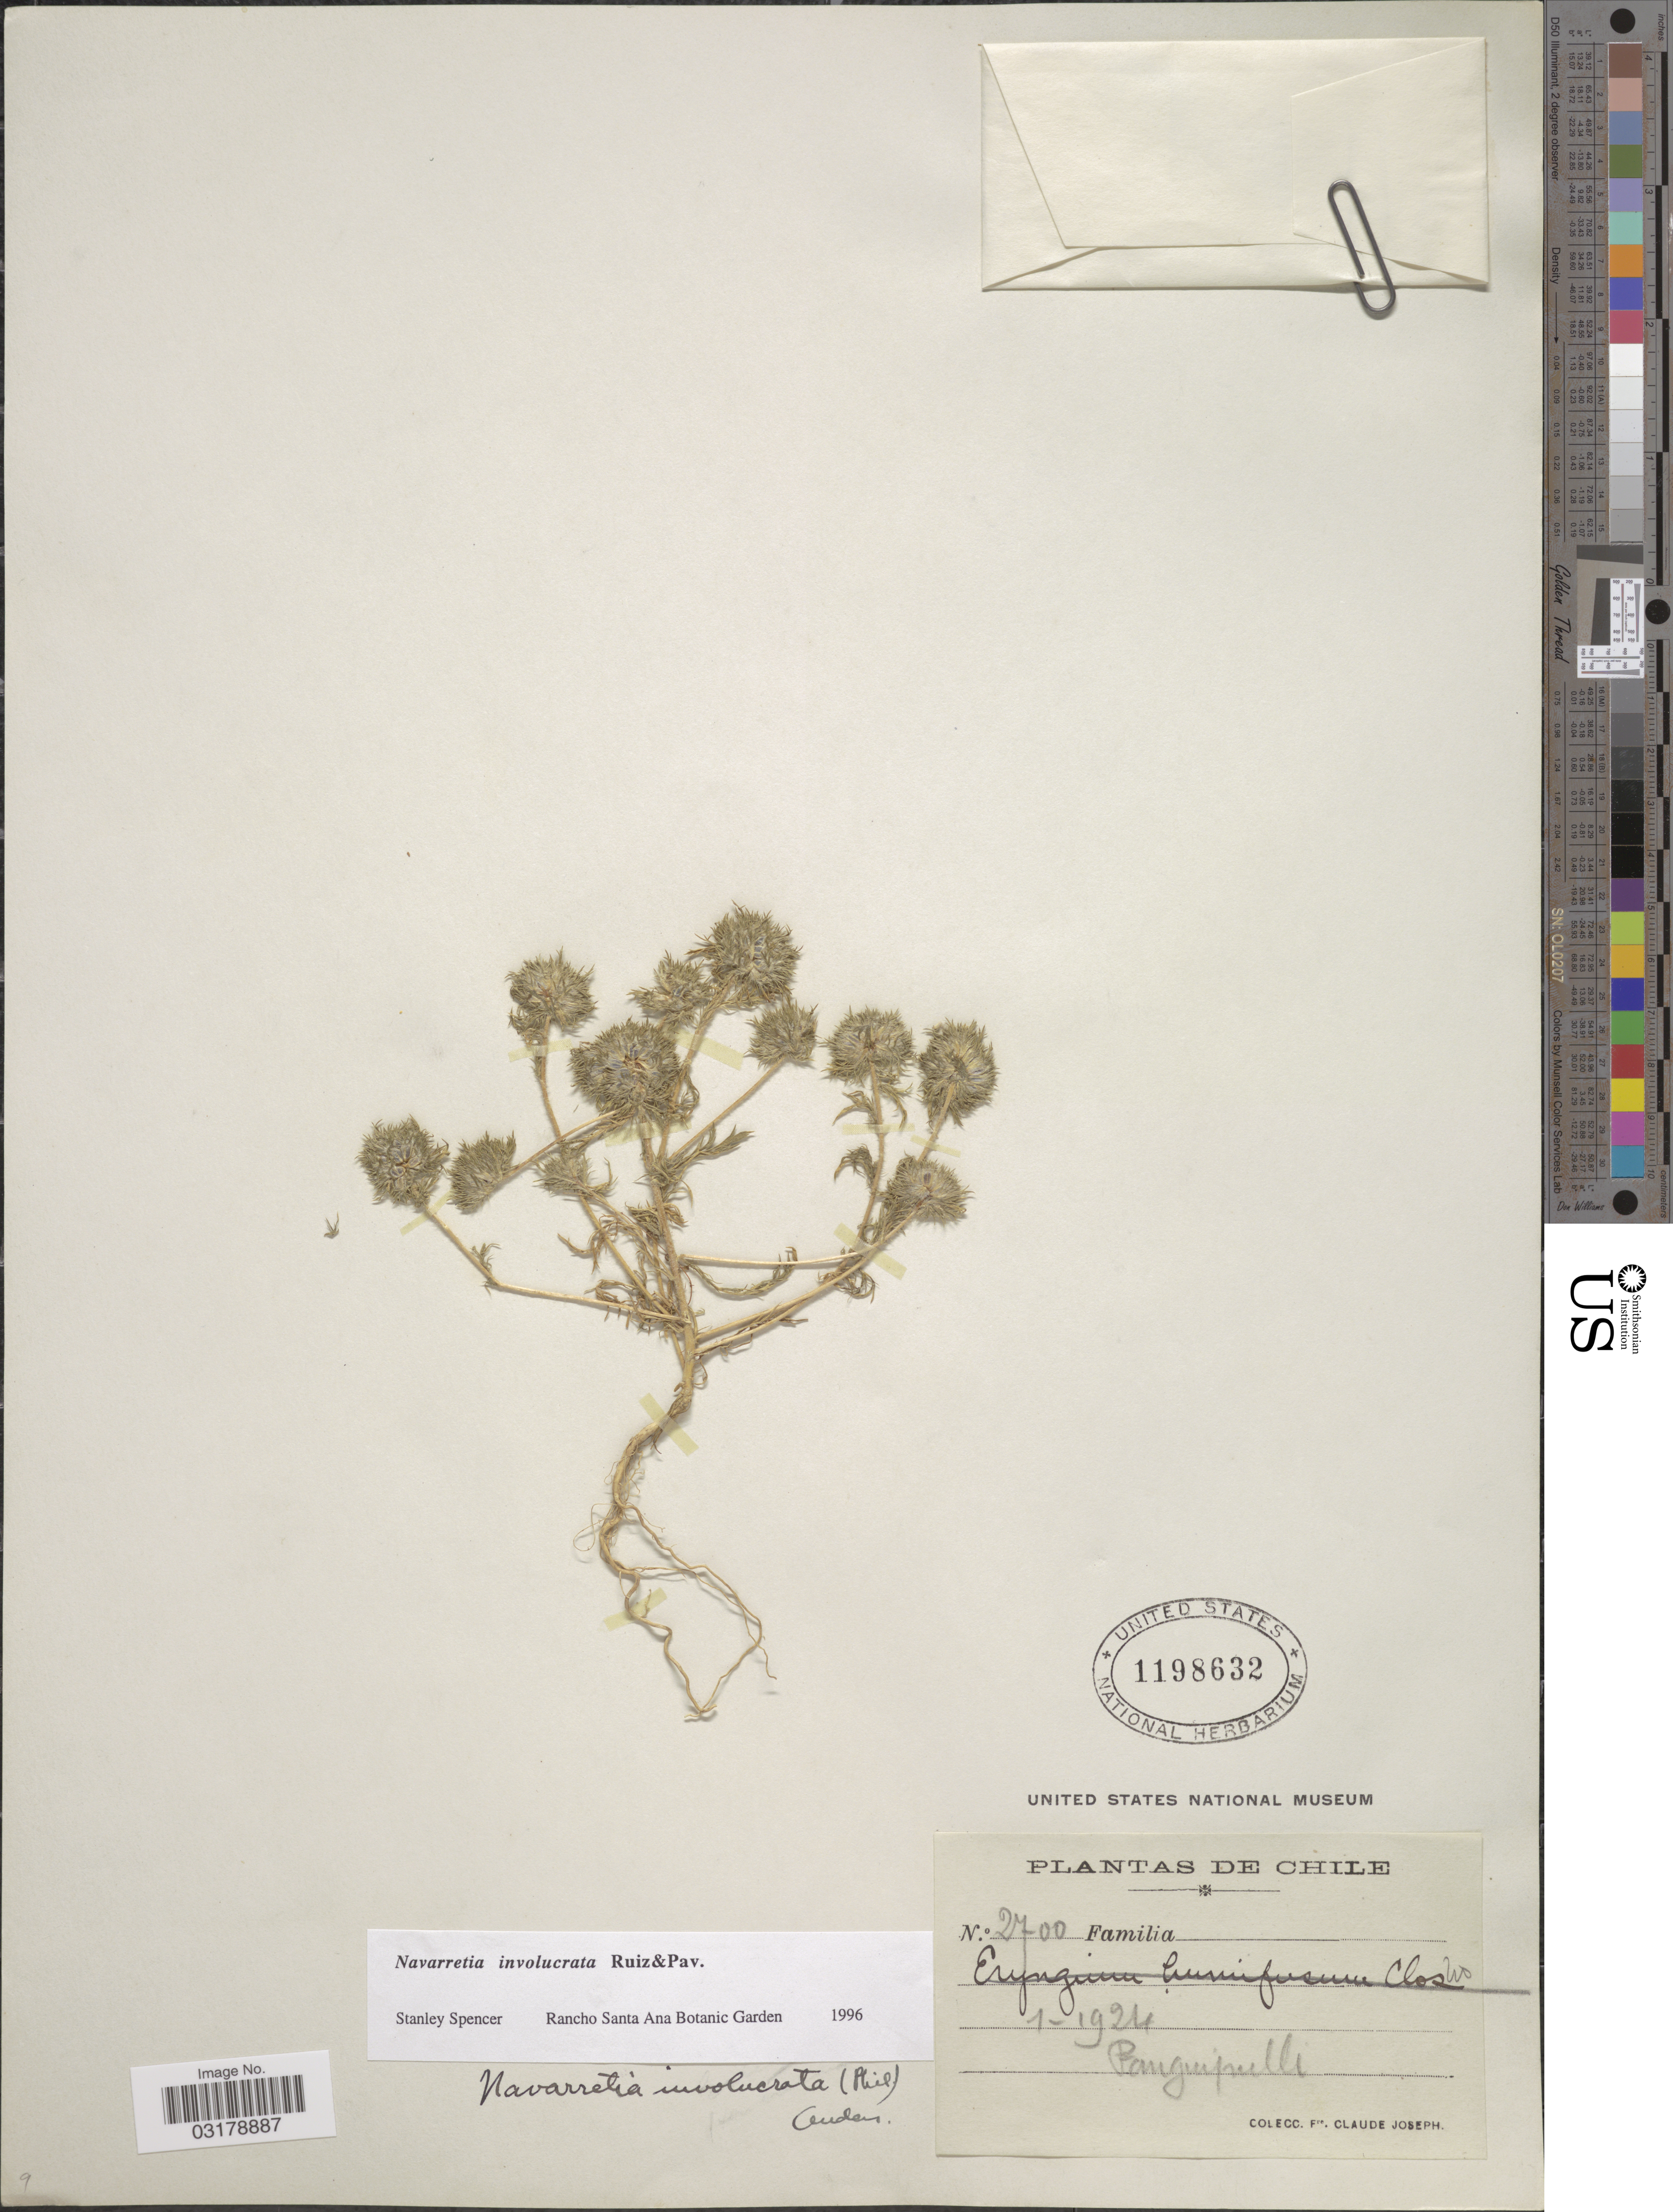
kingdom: Plantae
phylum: Tracheophyta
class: Magnoliopsida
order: Ericales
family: Polemoniaceae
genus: Navarretia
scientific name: Navarretia involucrata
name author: Ruiz & Pav.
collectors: Bro. Claude-Joseph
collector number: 2700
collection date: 1924-01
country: Chile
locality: Panguipulli.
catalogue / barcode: US 1198632